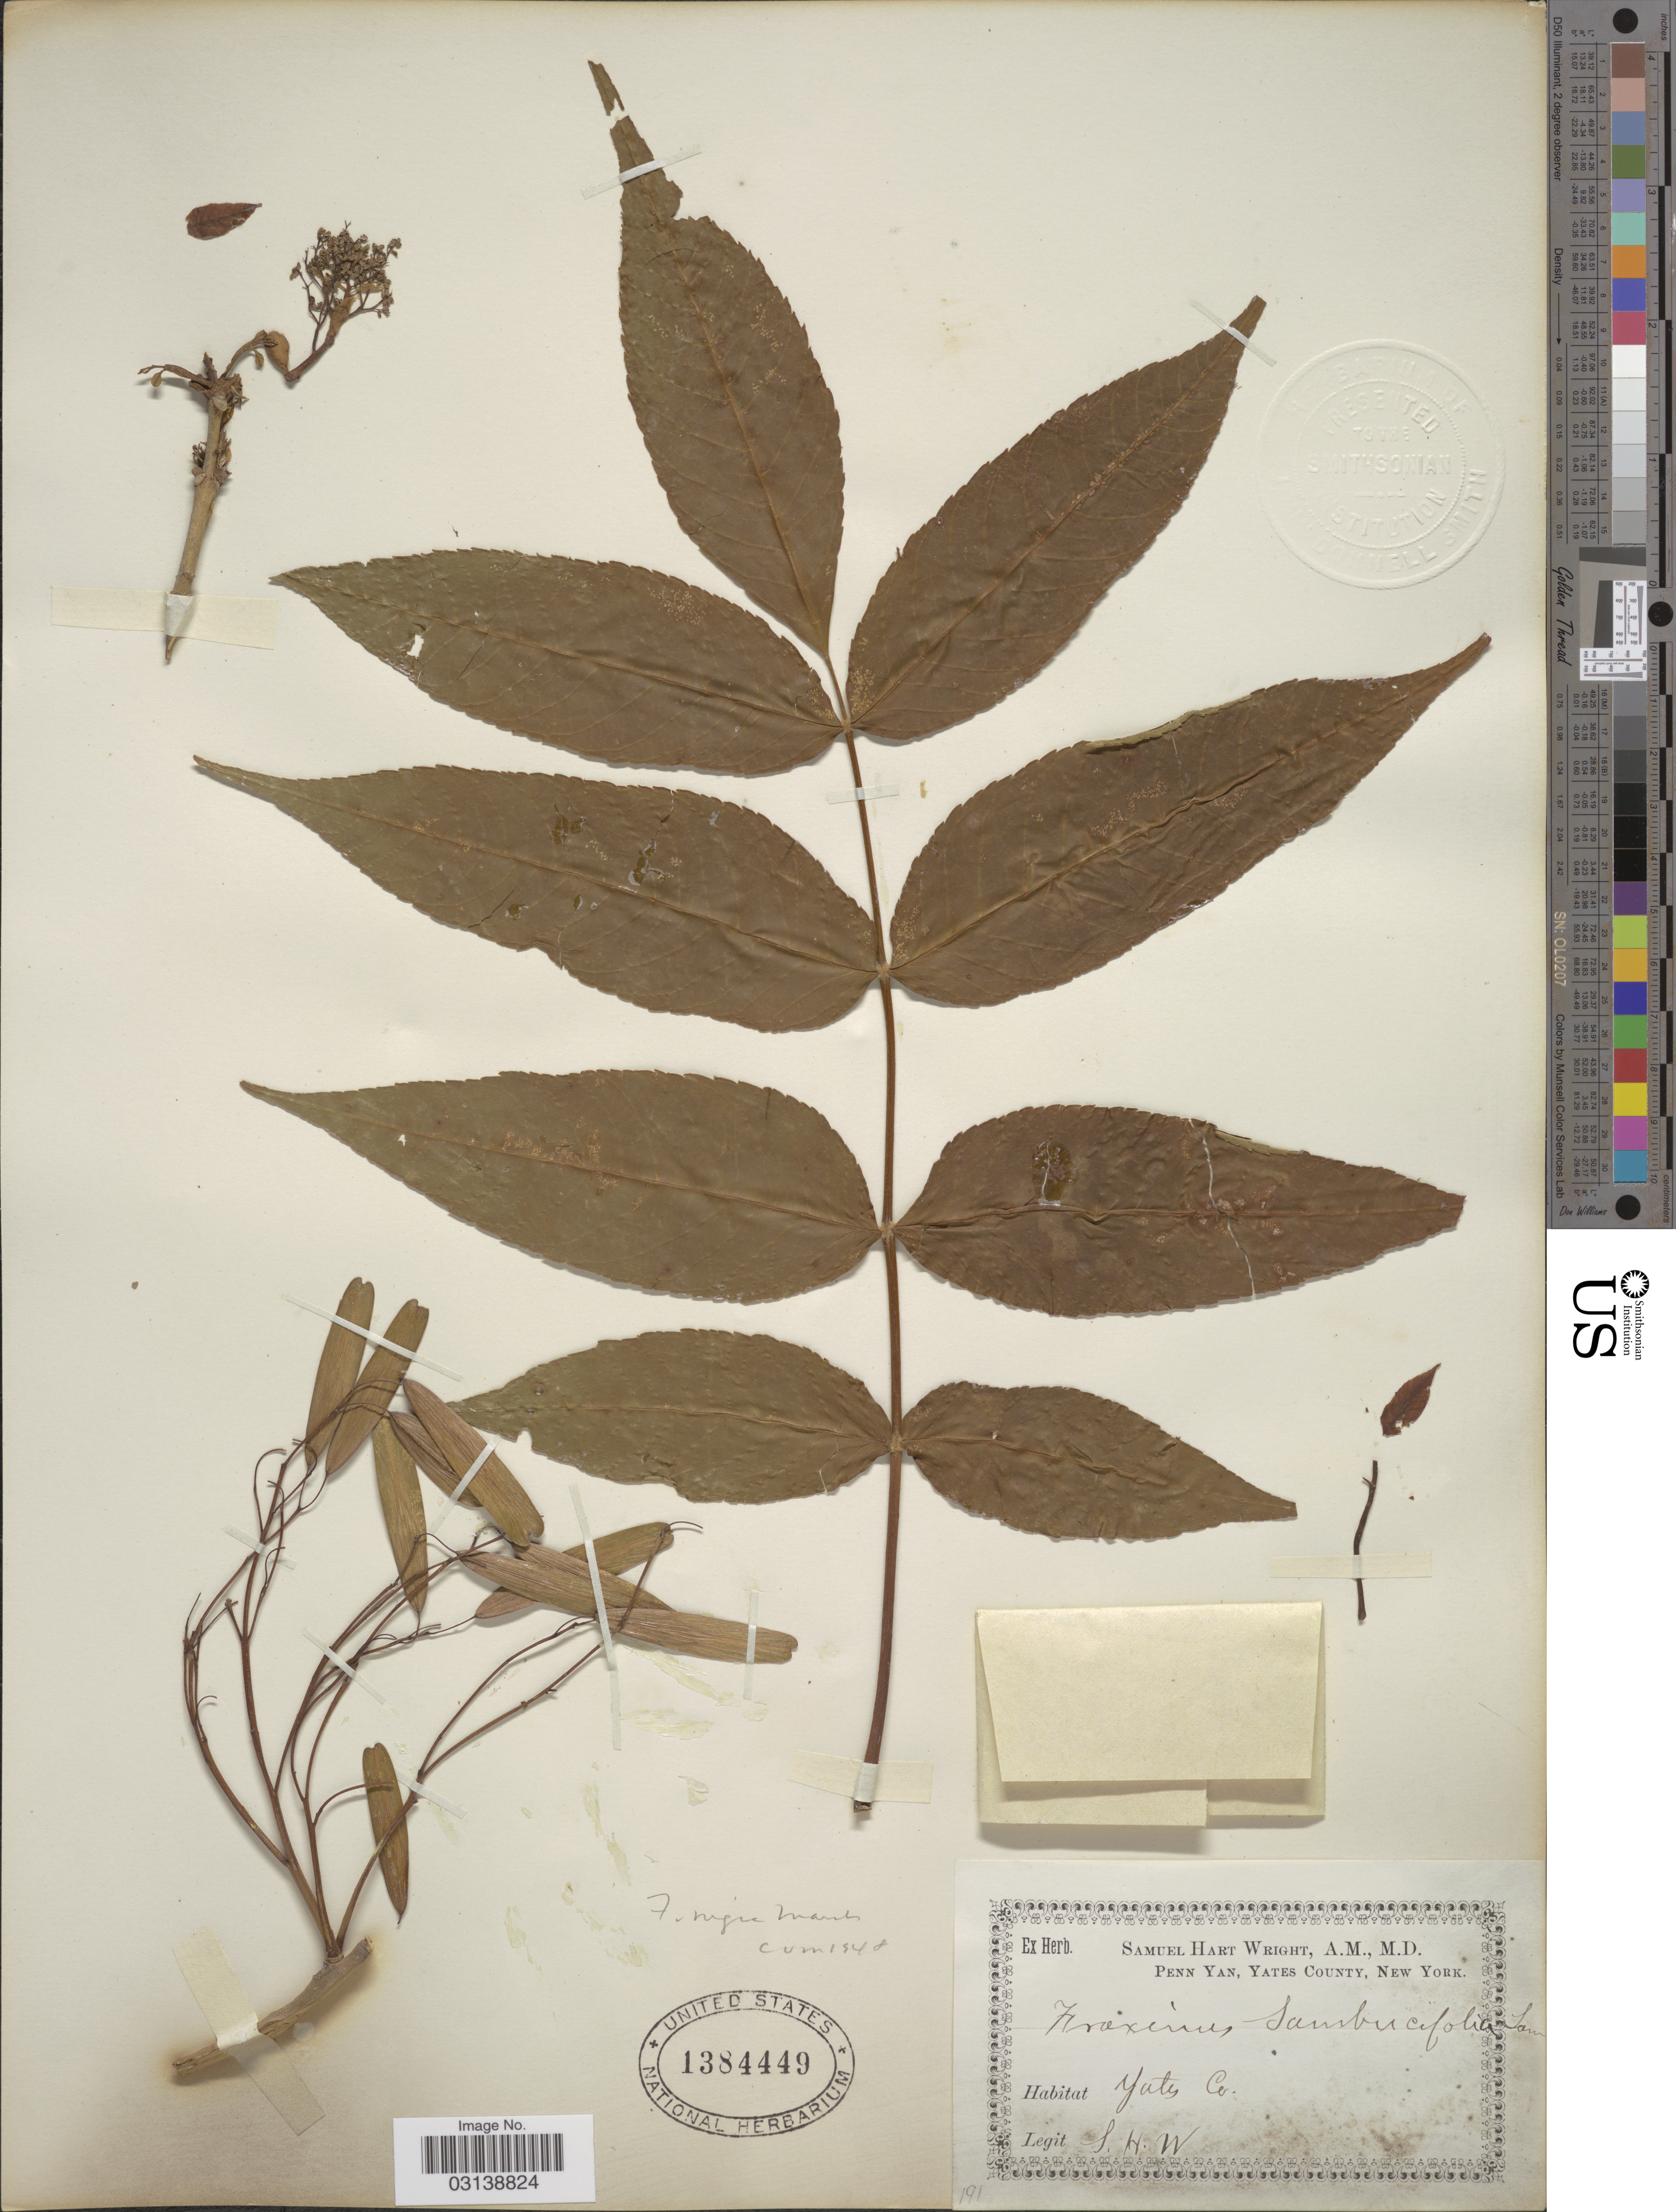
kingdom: Plantae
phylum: Tracheophyta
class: Magnoliopsida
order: Lamiales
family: Oleaceae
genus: Fraxinus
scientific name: Fraxinus nigra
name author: Marshall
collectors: S. H. Wright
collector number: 191?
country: United States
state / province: New York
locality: Yates Co.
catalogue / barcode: US 1384449